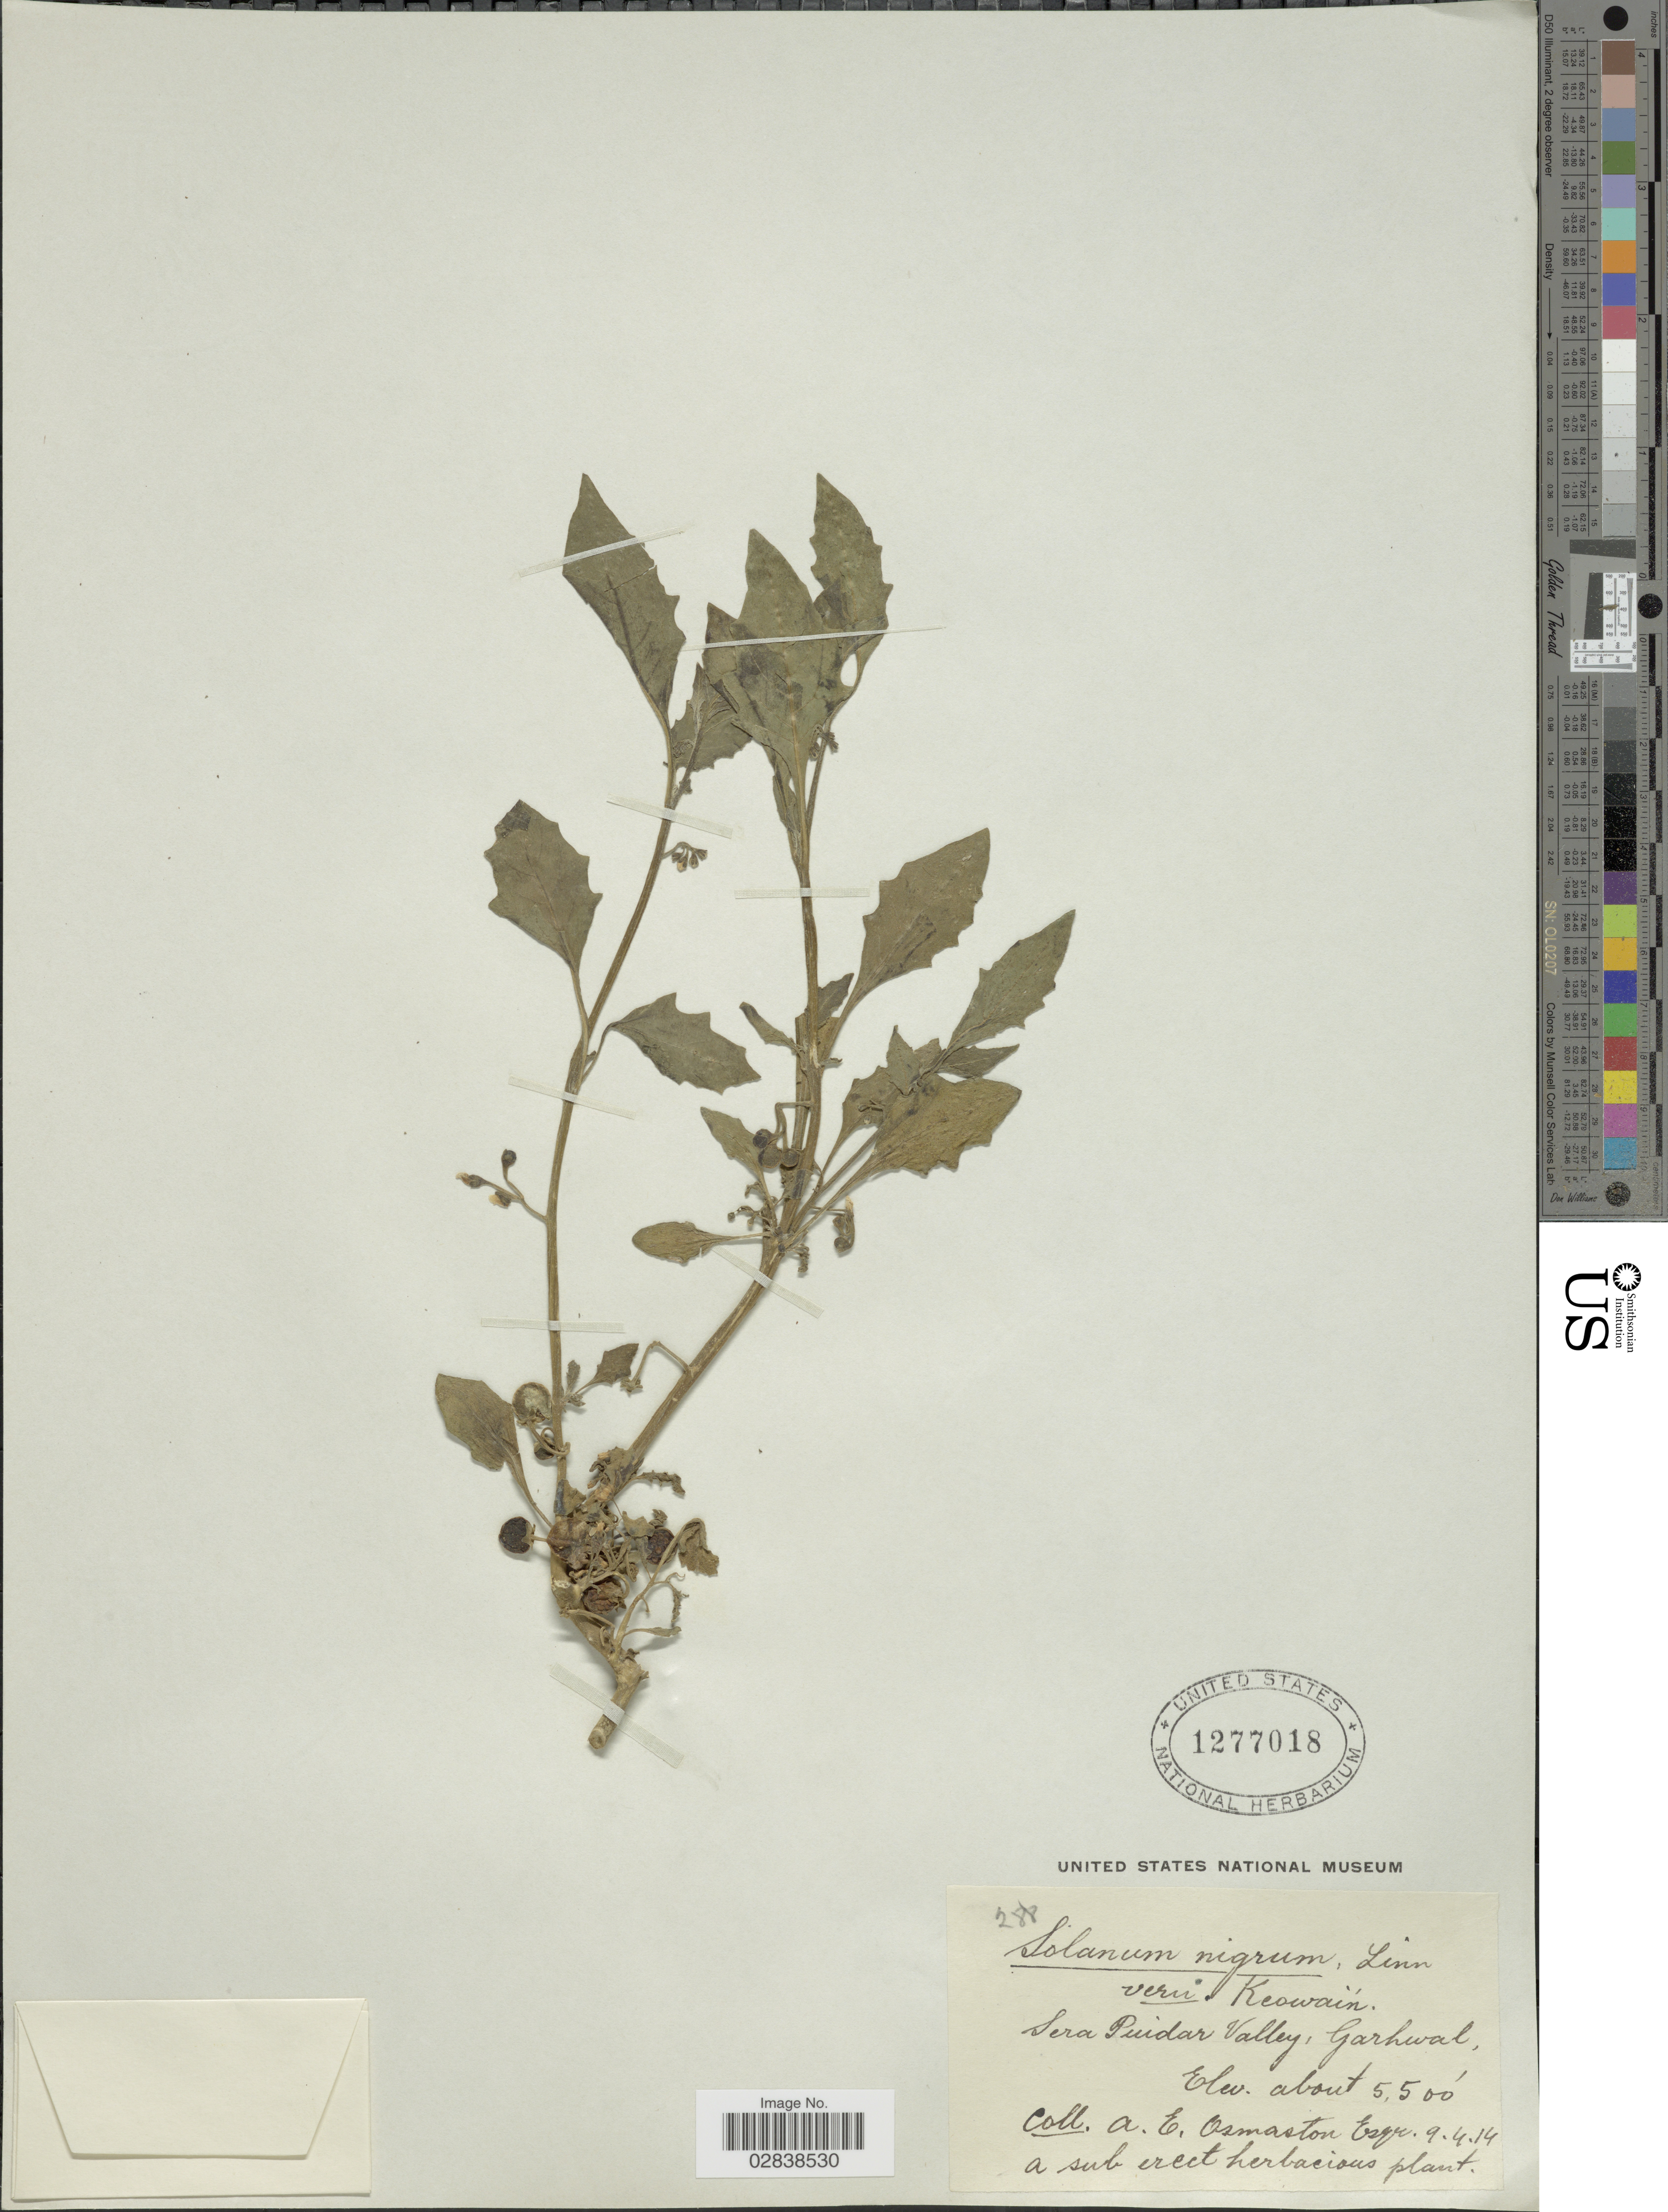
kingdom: Plantae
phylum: Tracheophyta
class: Magnoliopsida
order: Solanales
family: Solanaceae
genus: Solanum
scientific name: Solanum nigrum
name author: L.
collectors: A. Osmaston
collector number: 288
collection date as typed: Transcribed d/m/y: 9/4/14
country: India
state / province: Uttarakhand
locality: Sera Puidar Valley, Garhwal.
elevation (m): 1676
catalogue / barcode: US 1277018